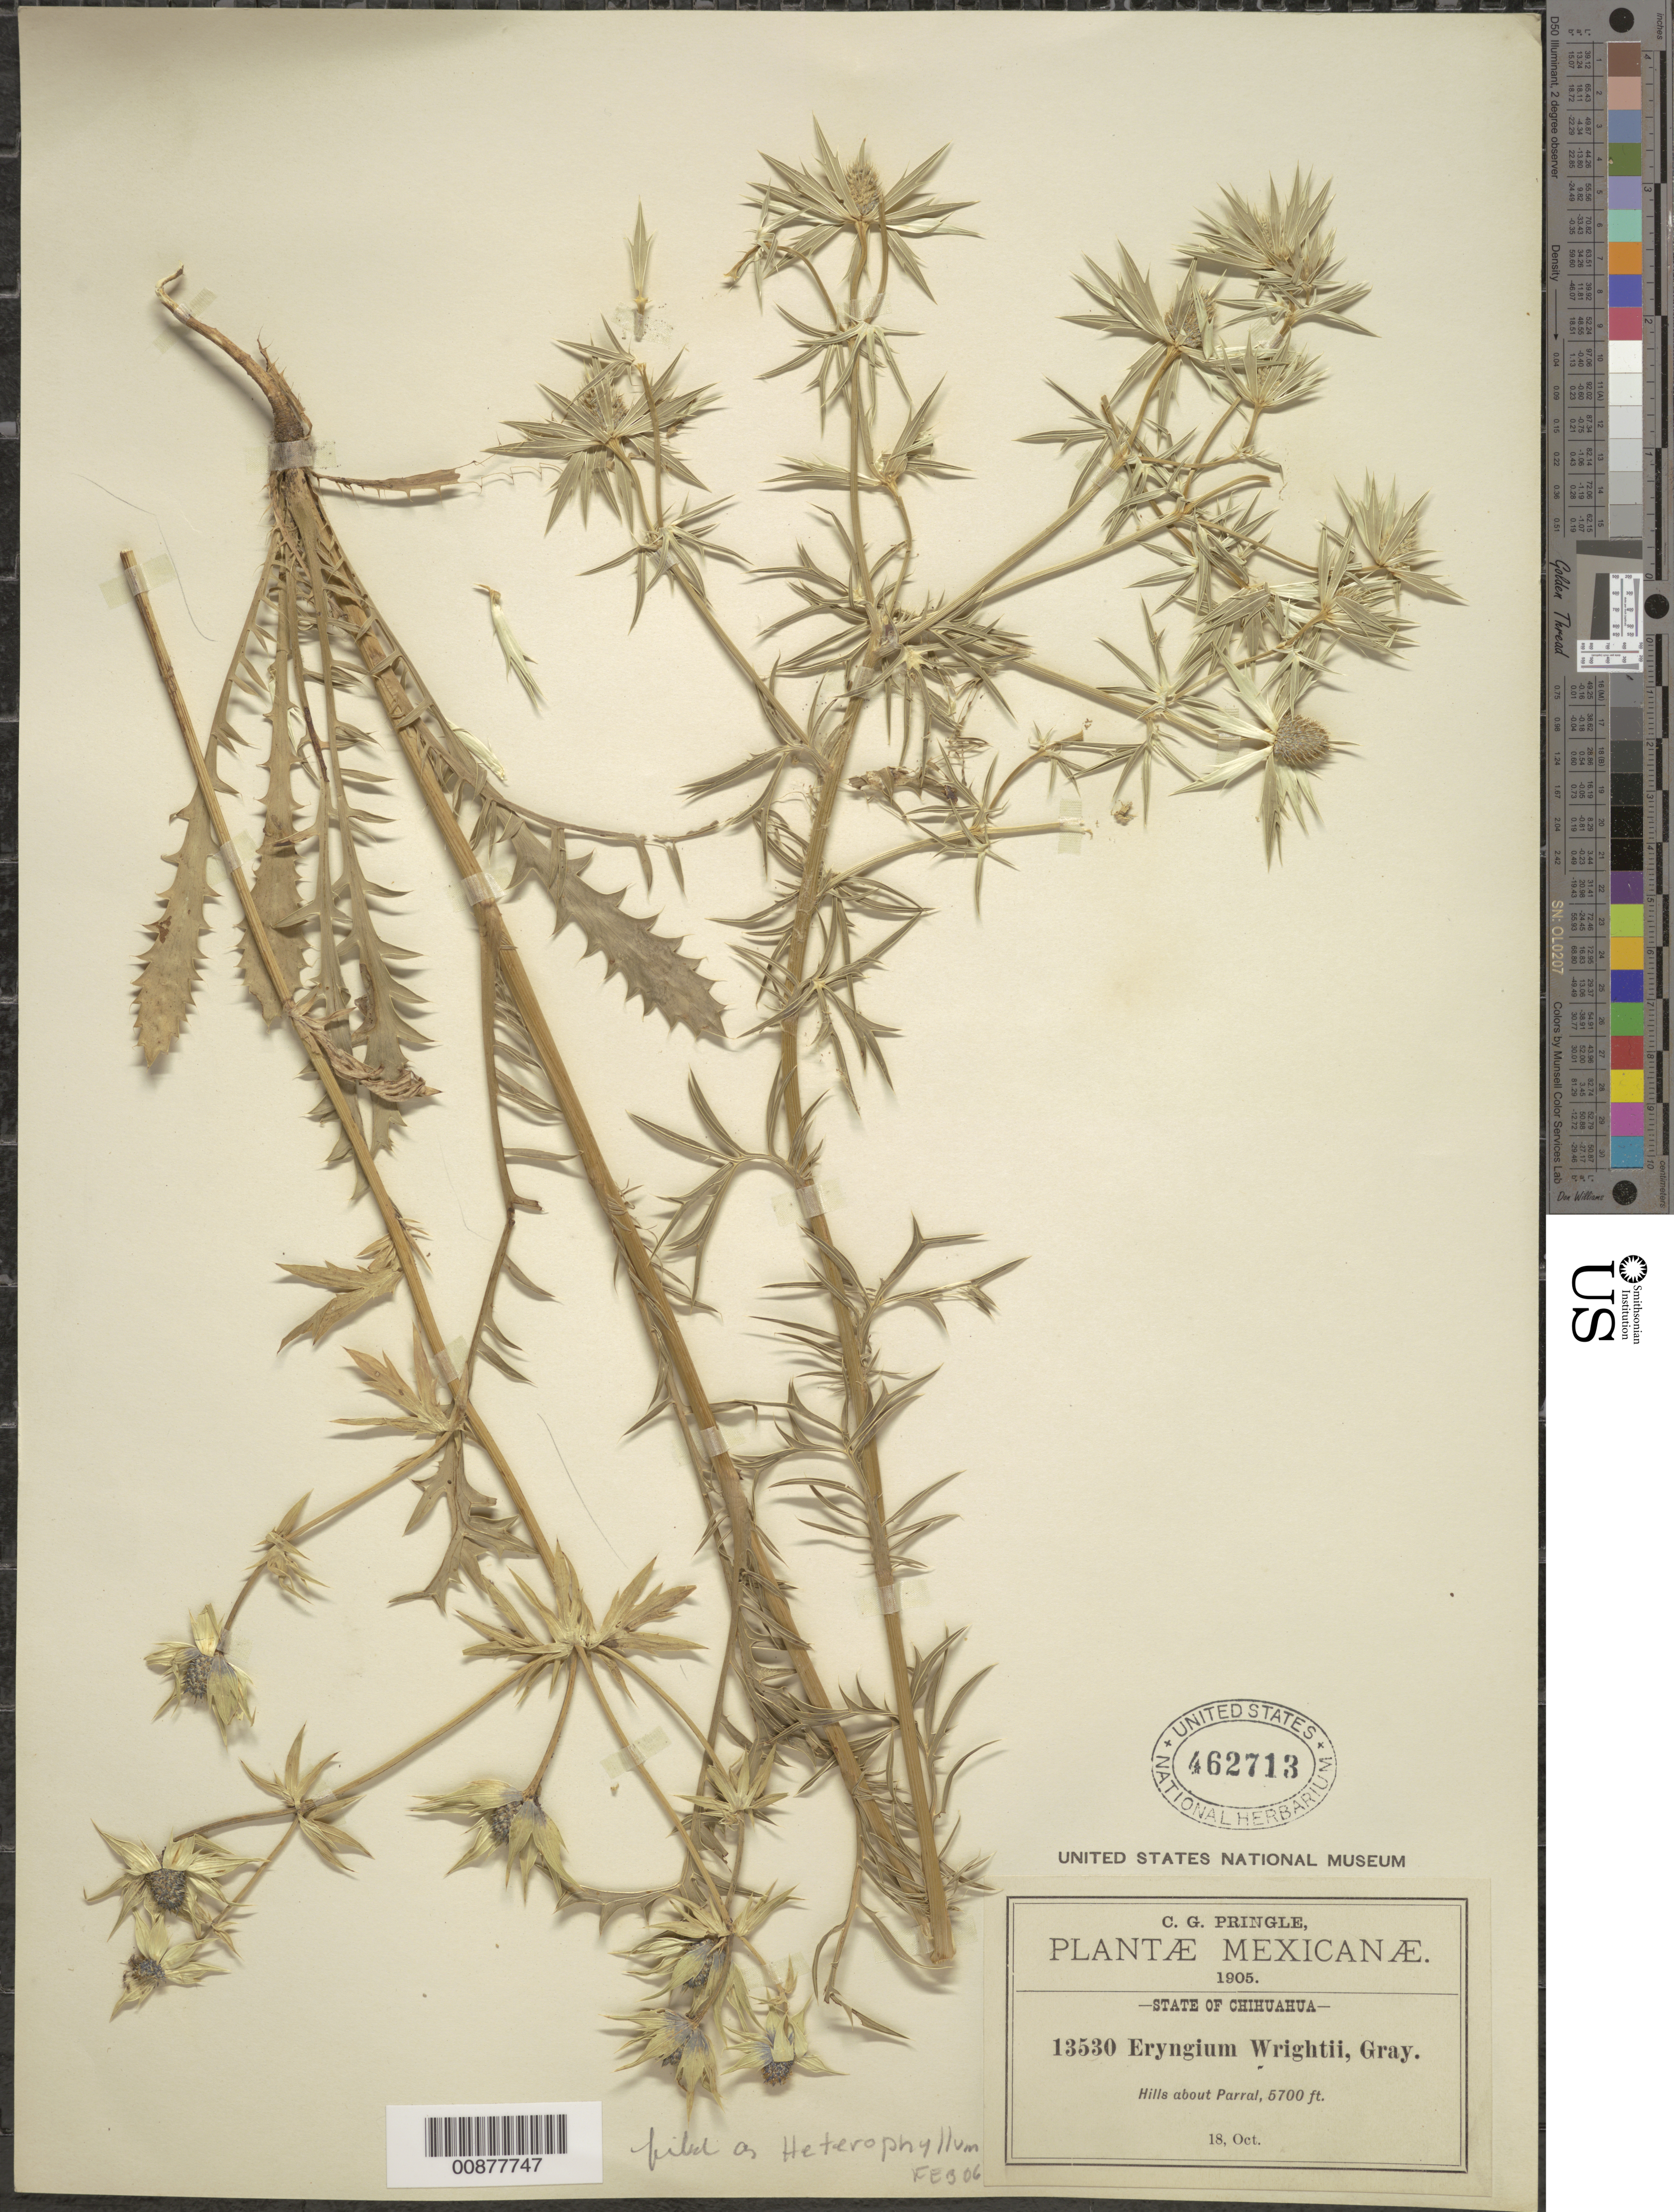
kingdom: Plantae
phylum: Tracheophyta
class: Magnoliopsida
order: Apiales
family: Apiaceae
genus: Eryngium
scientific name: Eryngium heterophyllum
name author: Engelm.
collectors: C. G. Pringle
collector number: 13530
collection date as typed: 18 Oct 1905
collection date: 1905-10-18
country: Mexico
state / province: Chihuahua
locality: Hills about Parral.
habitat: Hills.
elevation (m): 1737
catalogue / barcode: US 462713